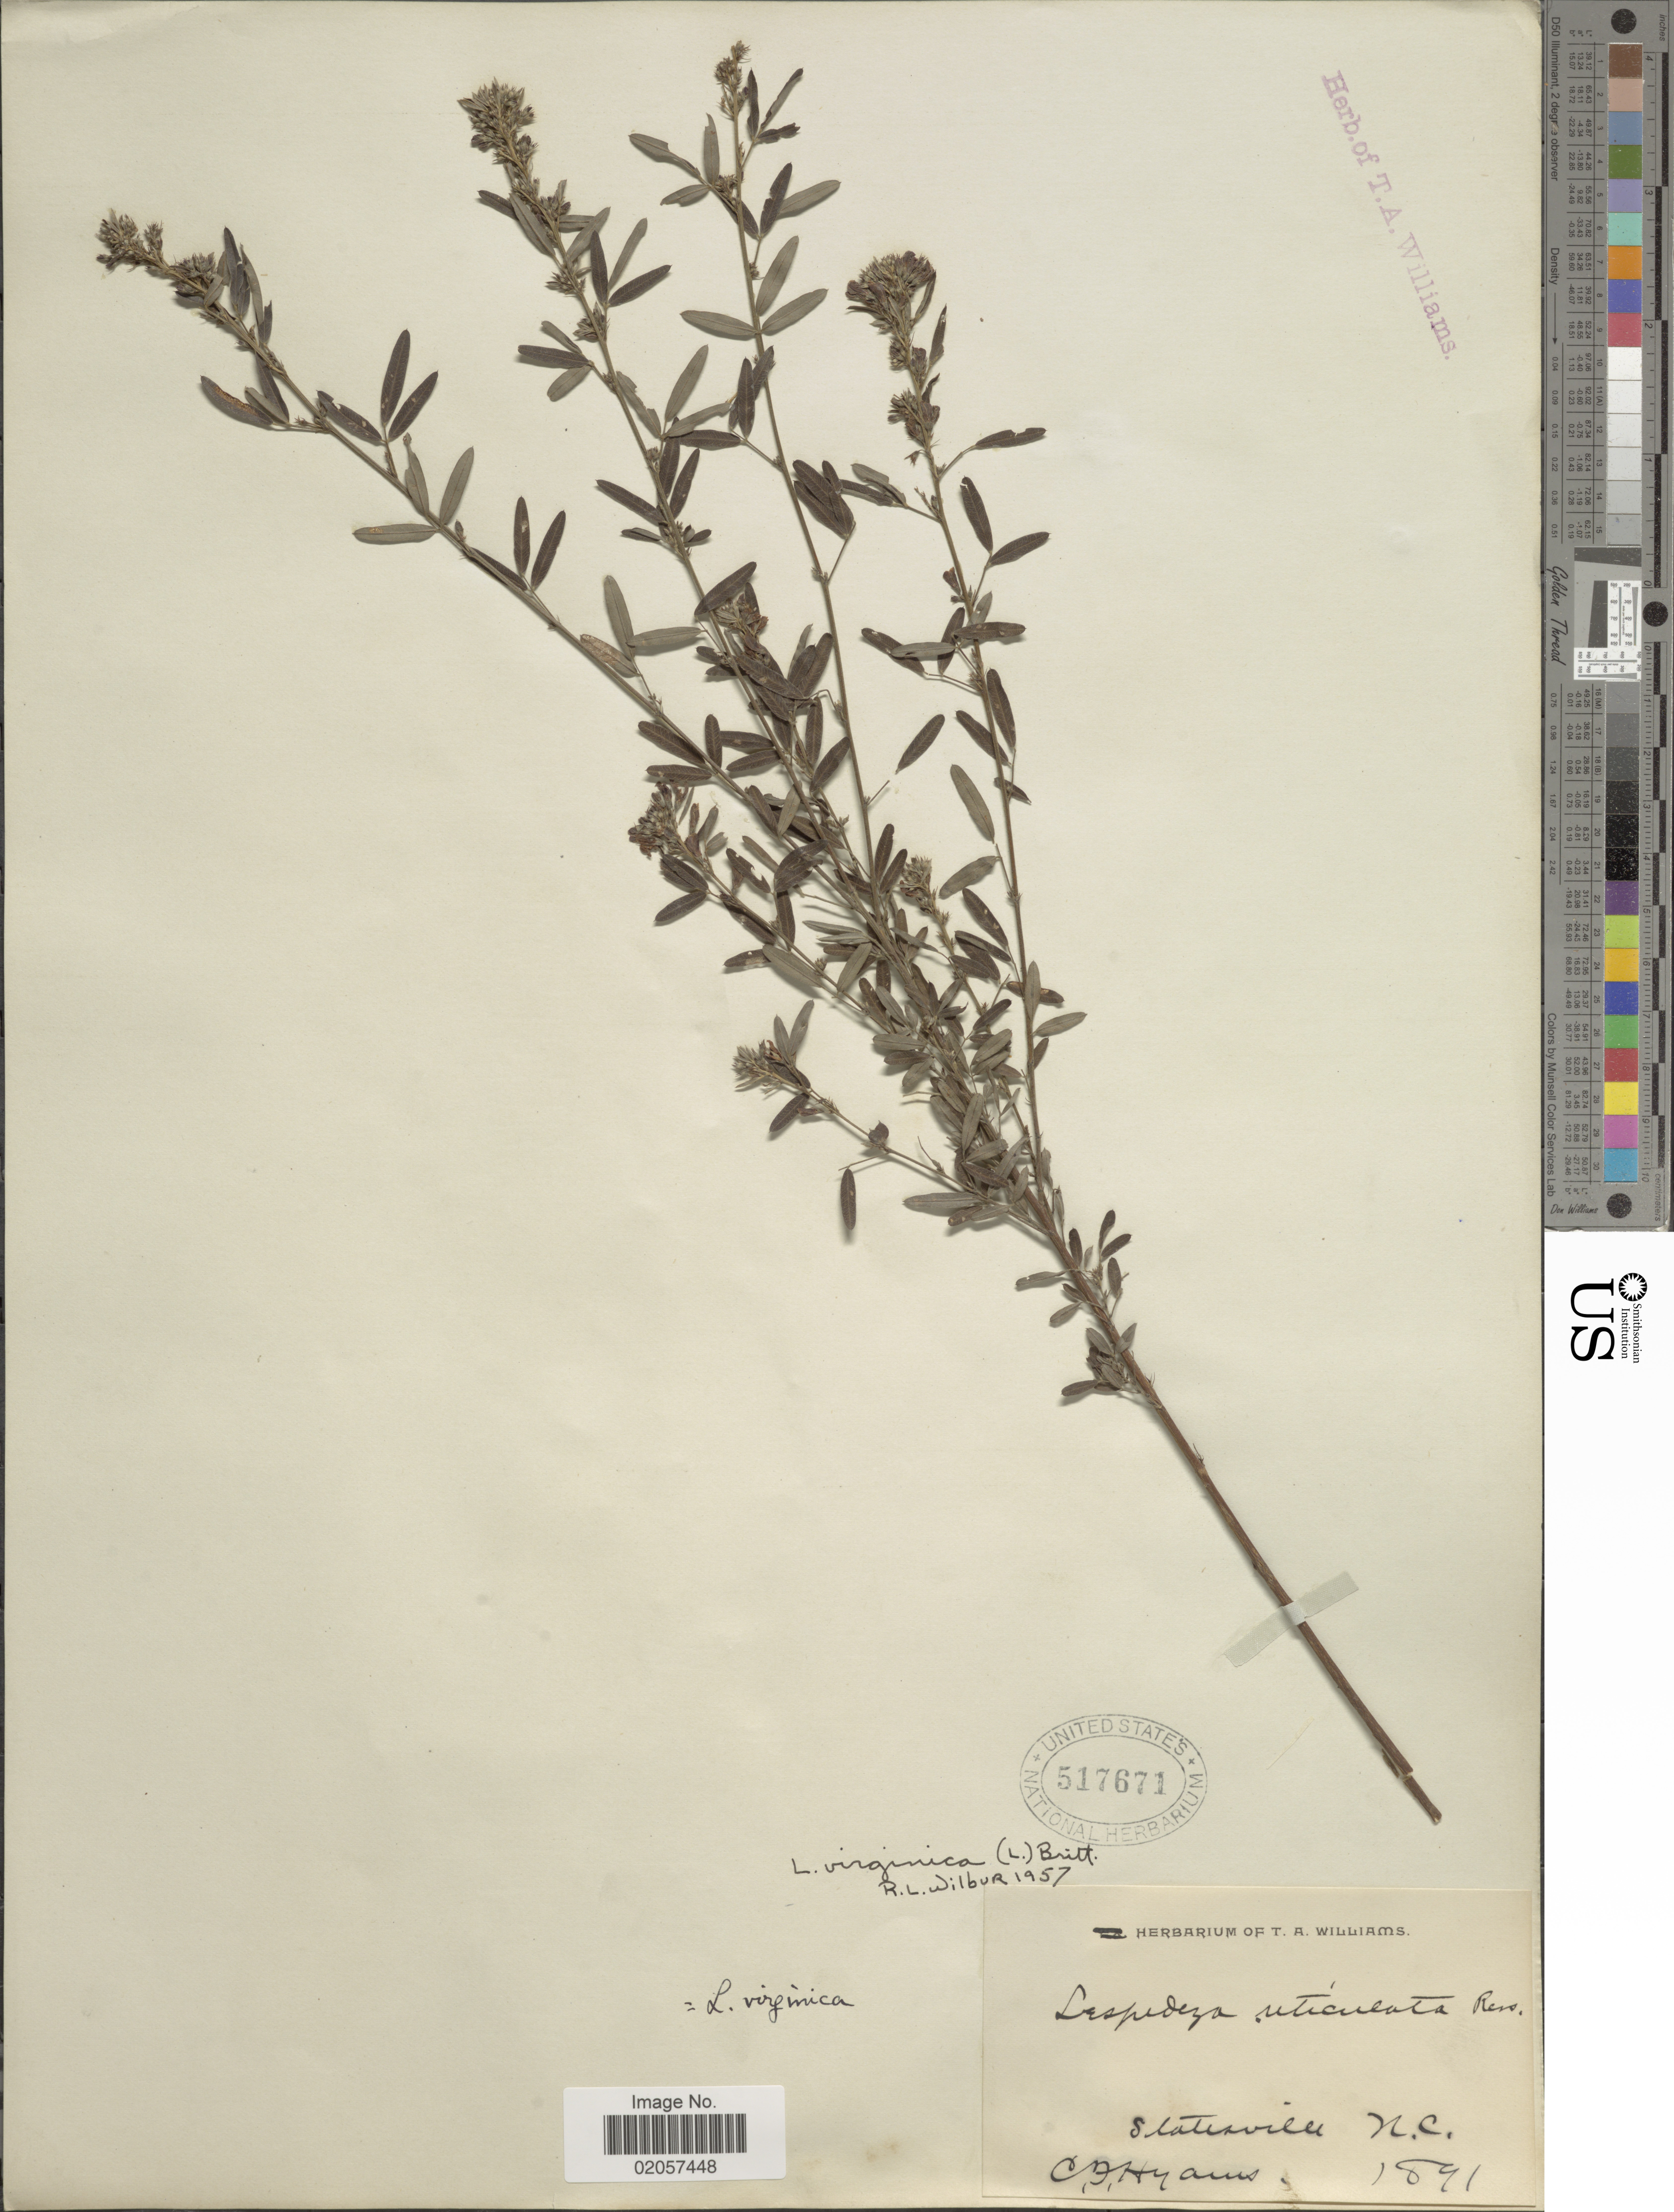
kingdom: Plantae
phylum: Tracheophyta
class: Magnoliopsida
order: Fabales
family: Fabaceae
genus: Lespedeza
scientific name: Lespedeza virginica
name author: (L.) Britton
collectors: C. Hyams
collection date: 1891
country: United States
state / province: North Carolina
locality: Statesville, N.C.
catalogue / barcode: US 517671